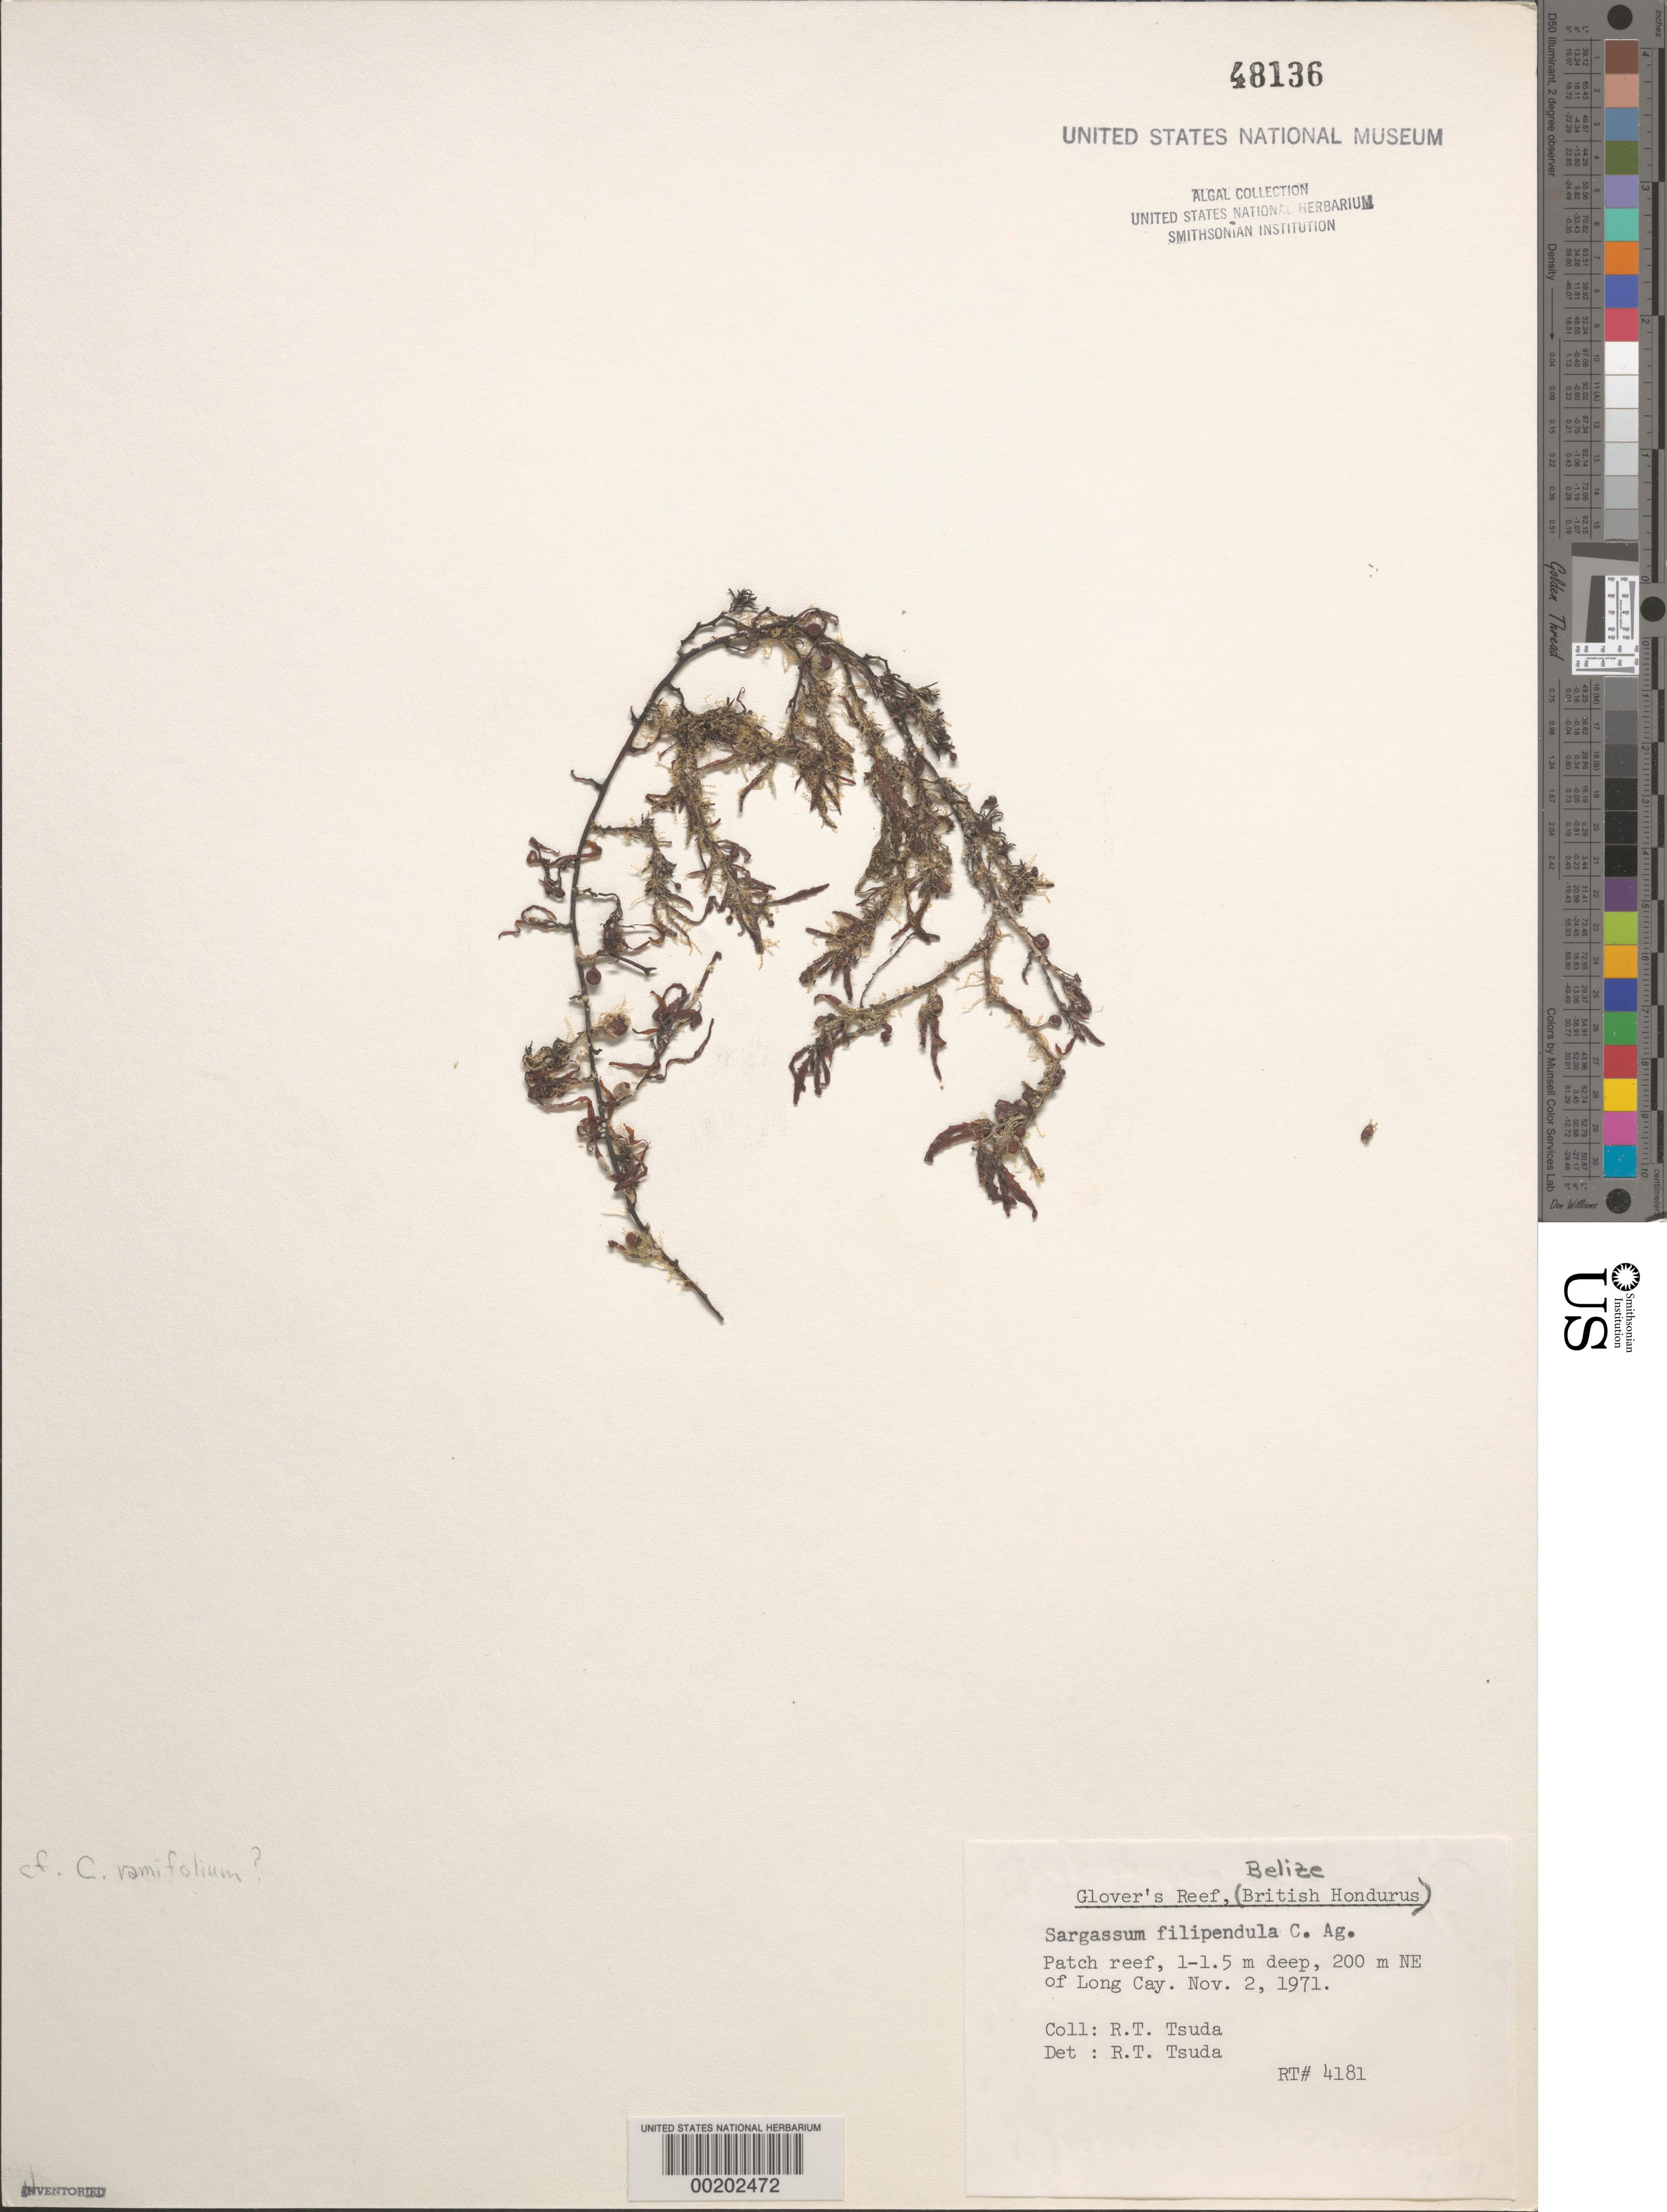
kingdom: Chromista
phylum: Ochrophyta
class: Phaeophyceae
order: Fucales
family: Sargassaceae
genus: Sargassum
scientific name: Sargassum filipendula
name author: C. Agardh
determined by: Tsuda, R. T.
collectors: R. Tsuda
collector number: Rt 4181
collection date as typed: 02 Nov 1971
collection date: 1971-11-02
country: Belize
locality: Glover's Reef, northeast of Long Cay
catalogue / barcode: US 48136